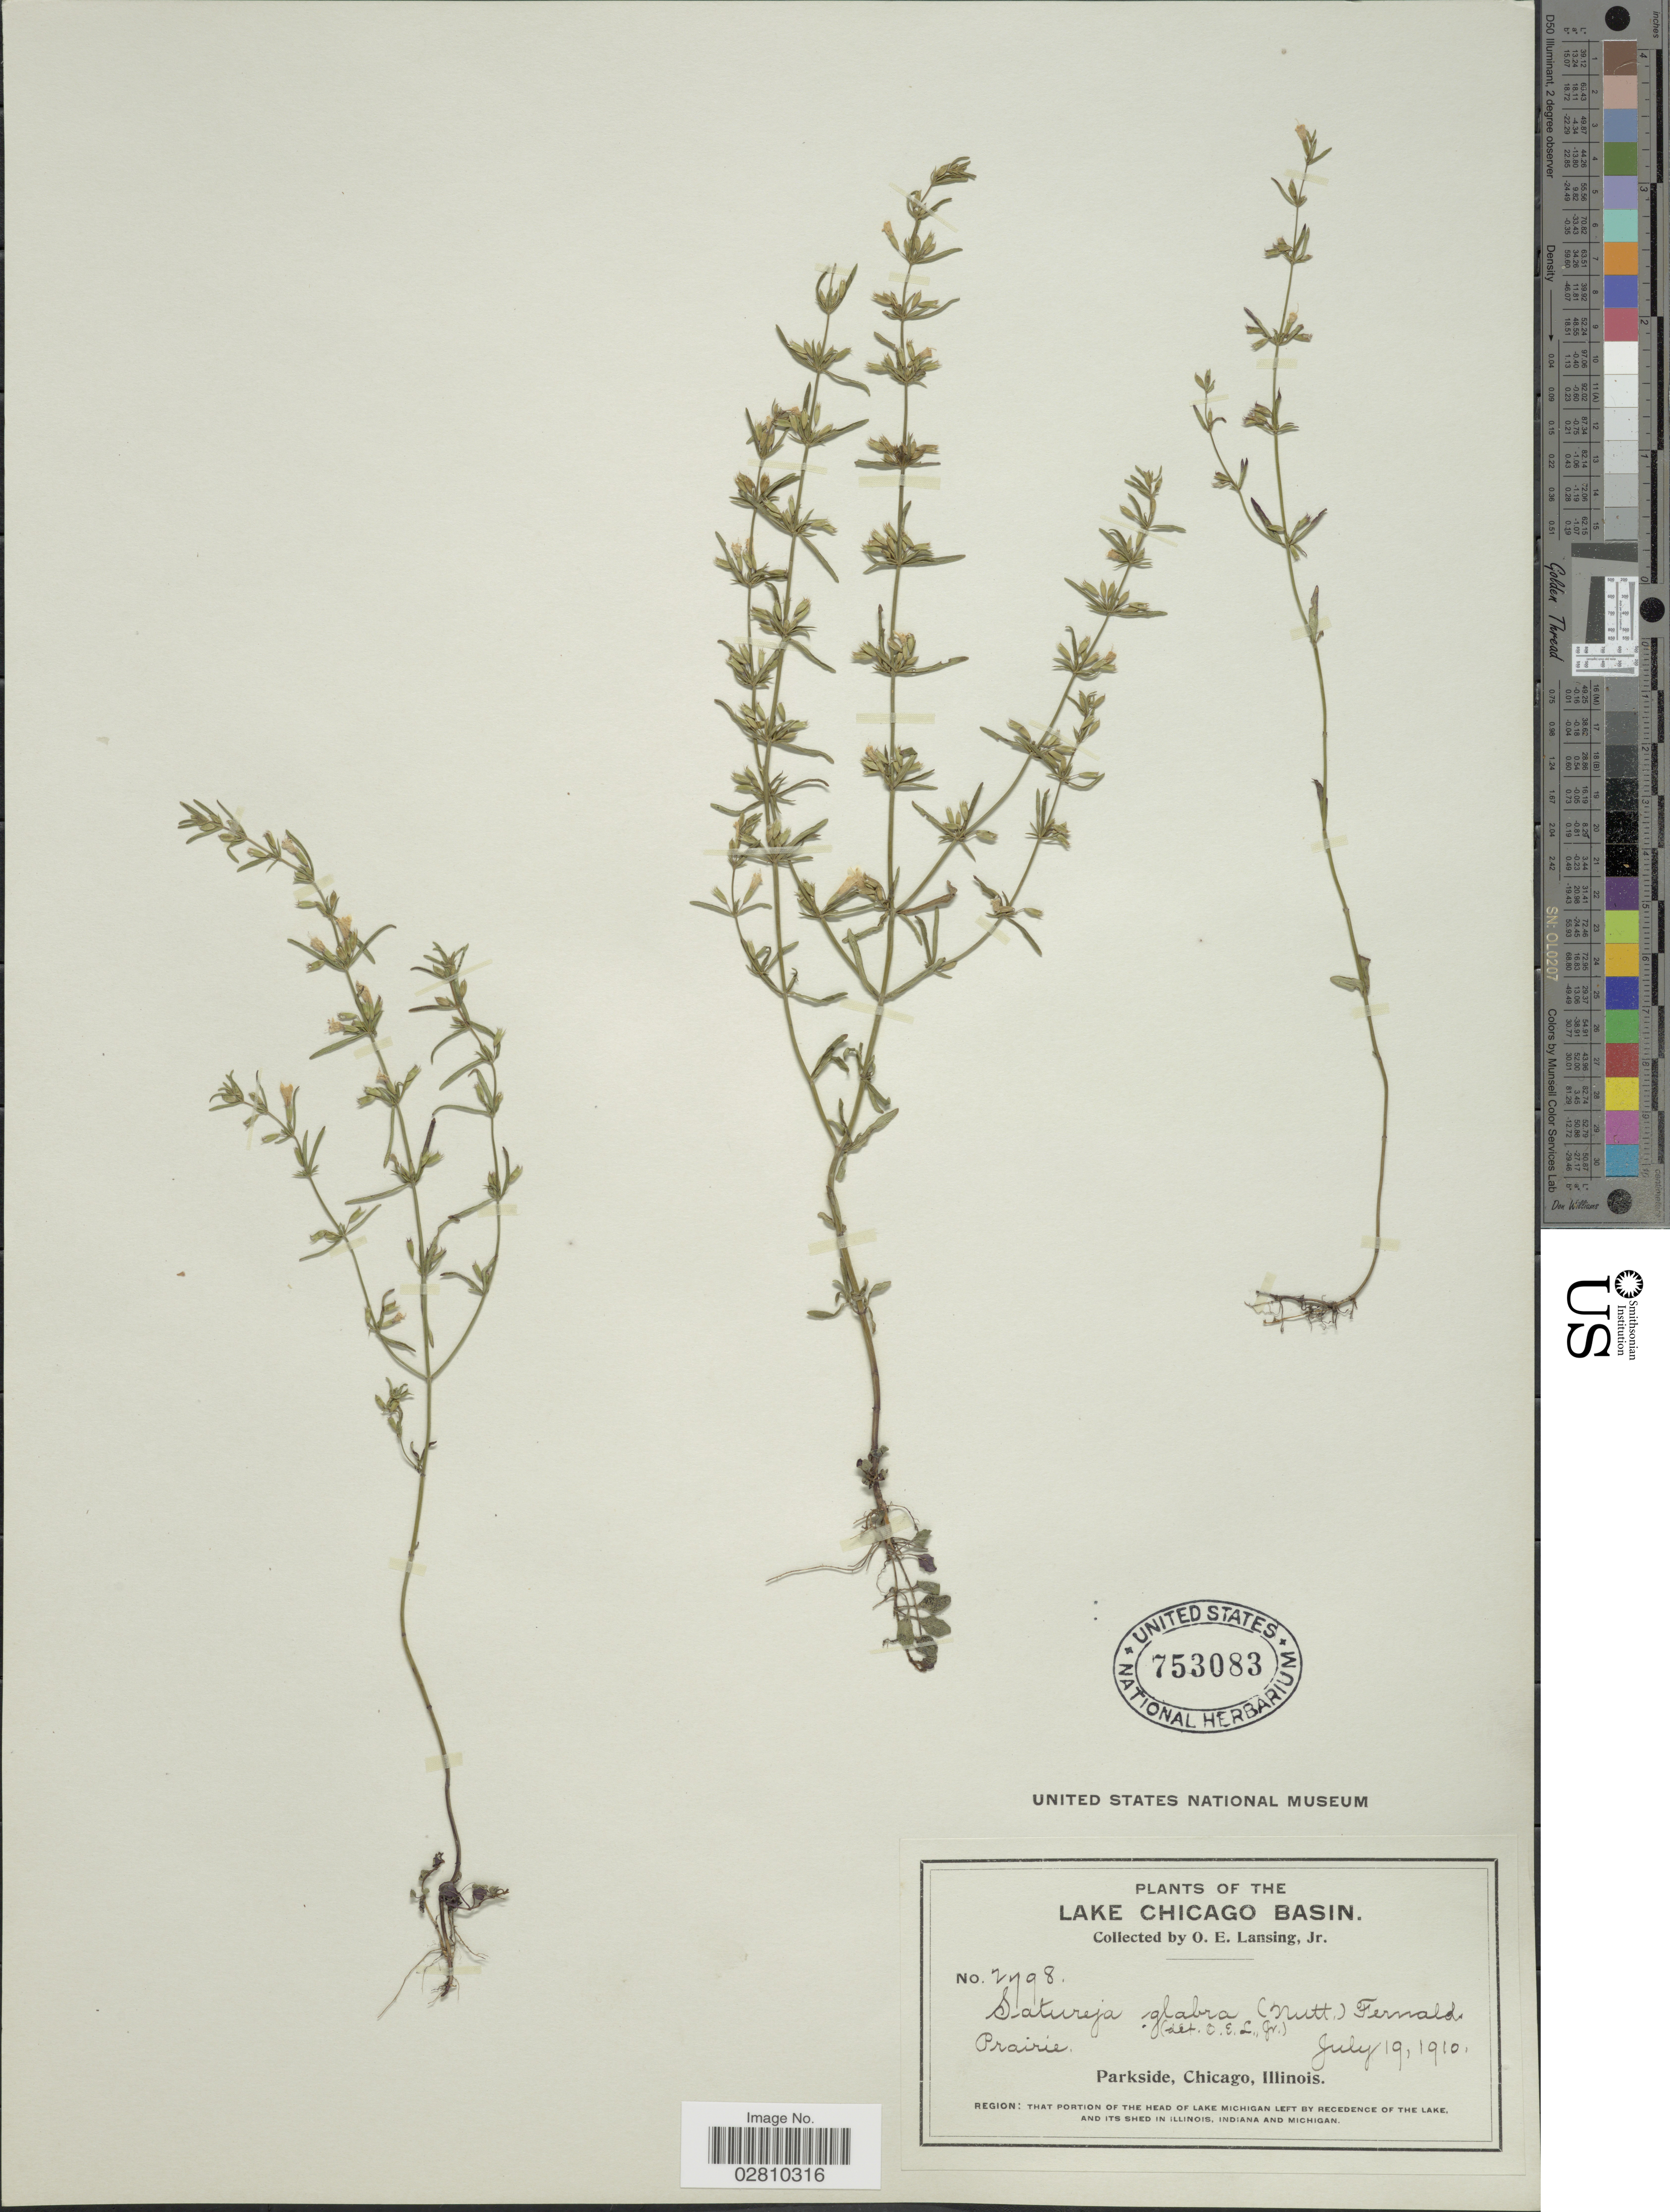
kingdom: Plantae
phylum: Tracheophyta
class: Magnoliopsida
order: Lamiales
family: Lamiaceae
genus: Clinopodium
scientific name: Clinopodium glabrum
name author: (Nutt.) Kuntze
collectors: O. Lansing Jr.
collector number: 2798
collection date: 1910-07-19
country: United States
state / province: Illinois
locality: Lake Chicago Basin. Prairie. Parkside, Chicago, Illinois.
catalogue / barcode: US 753083